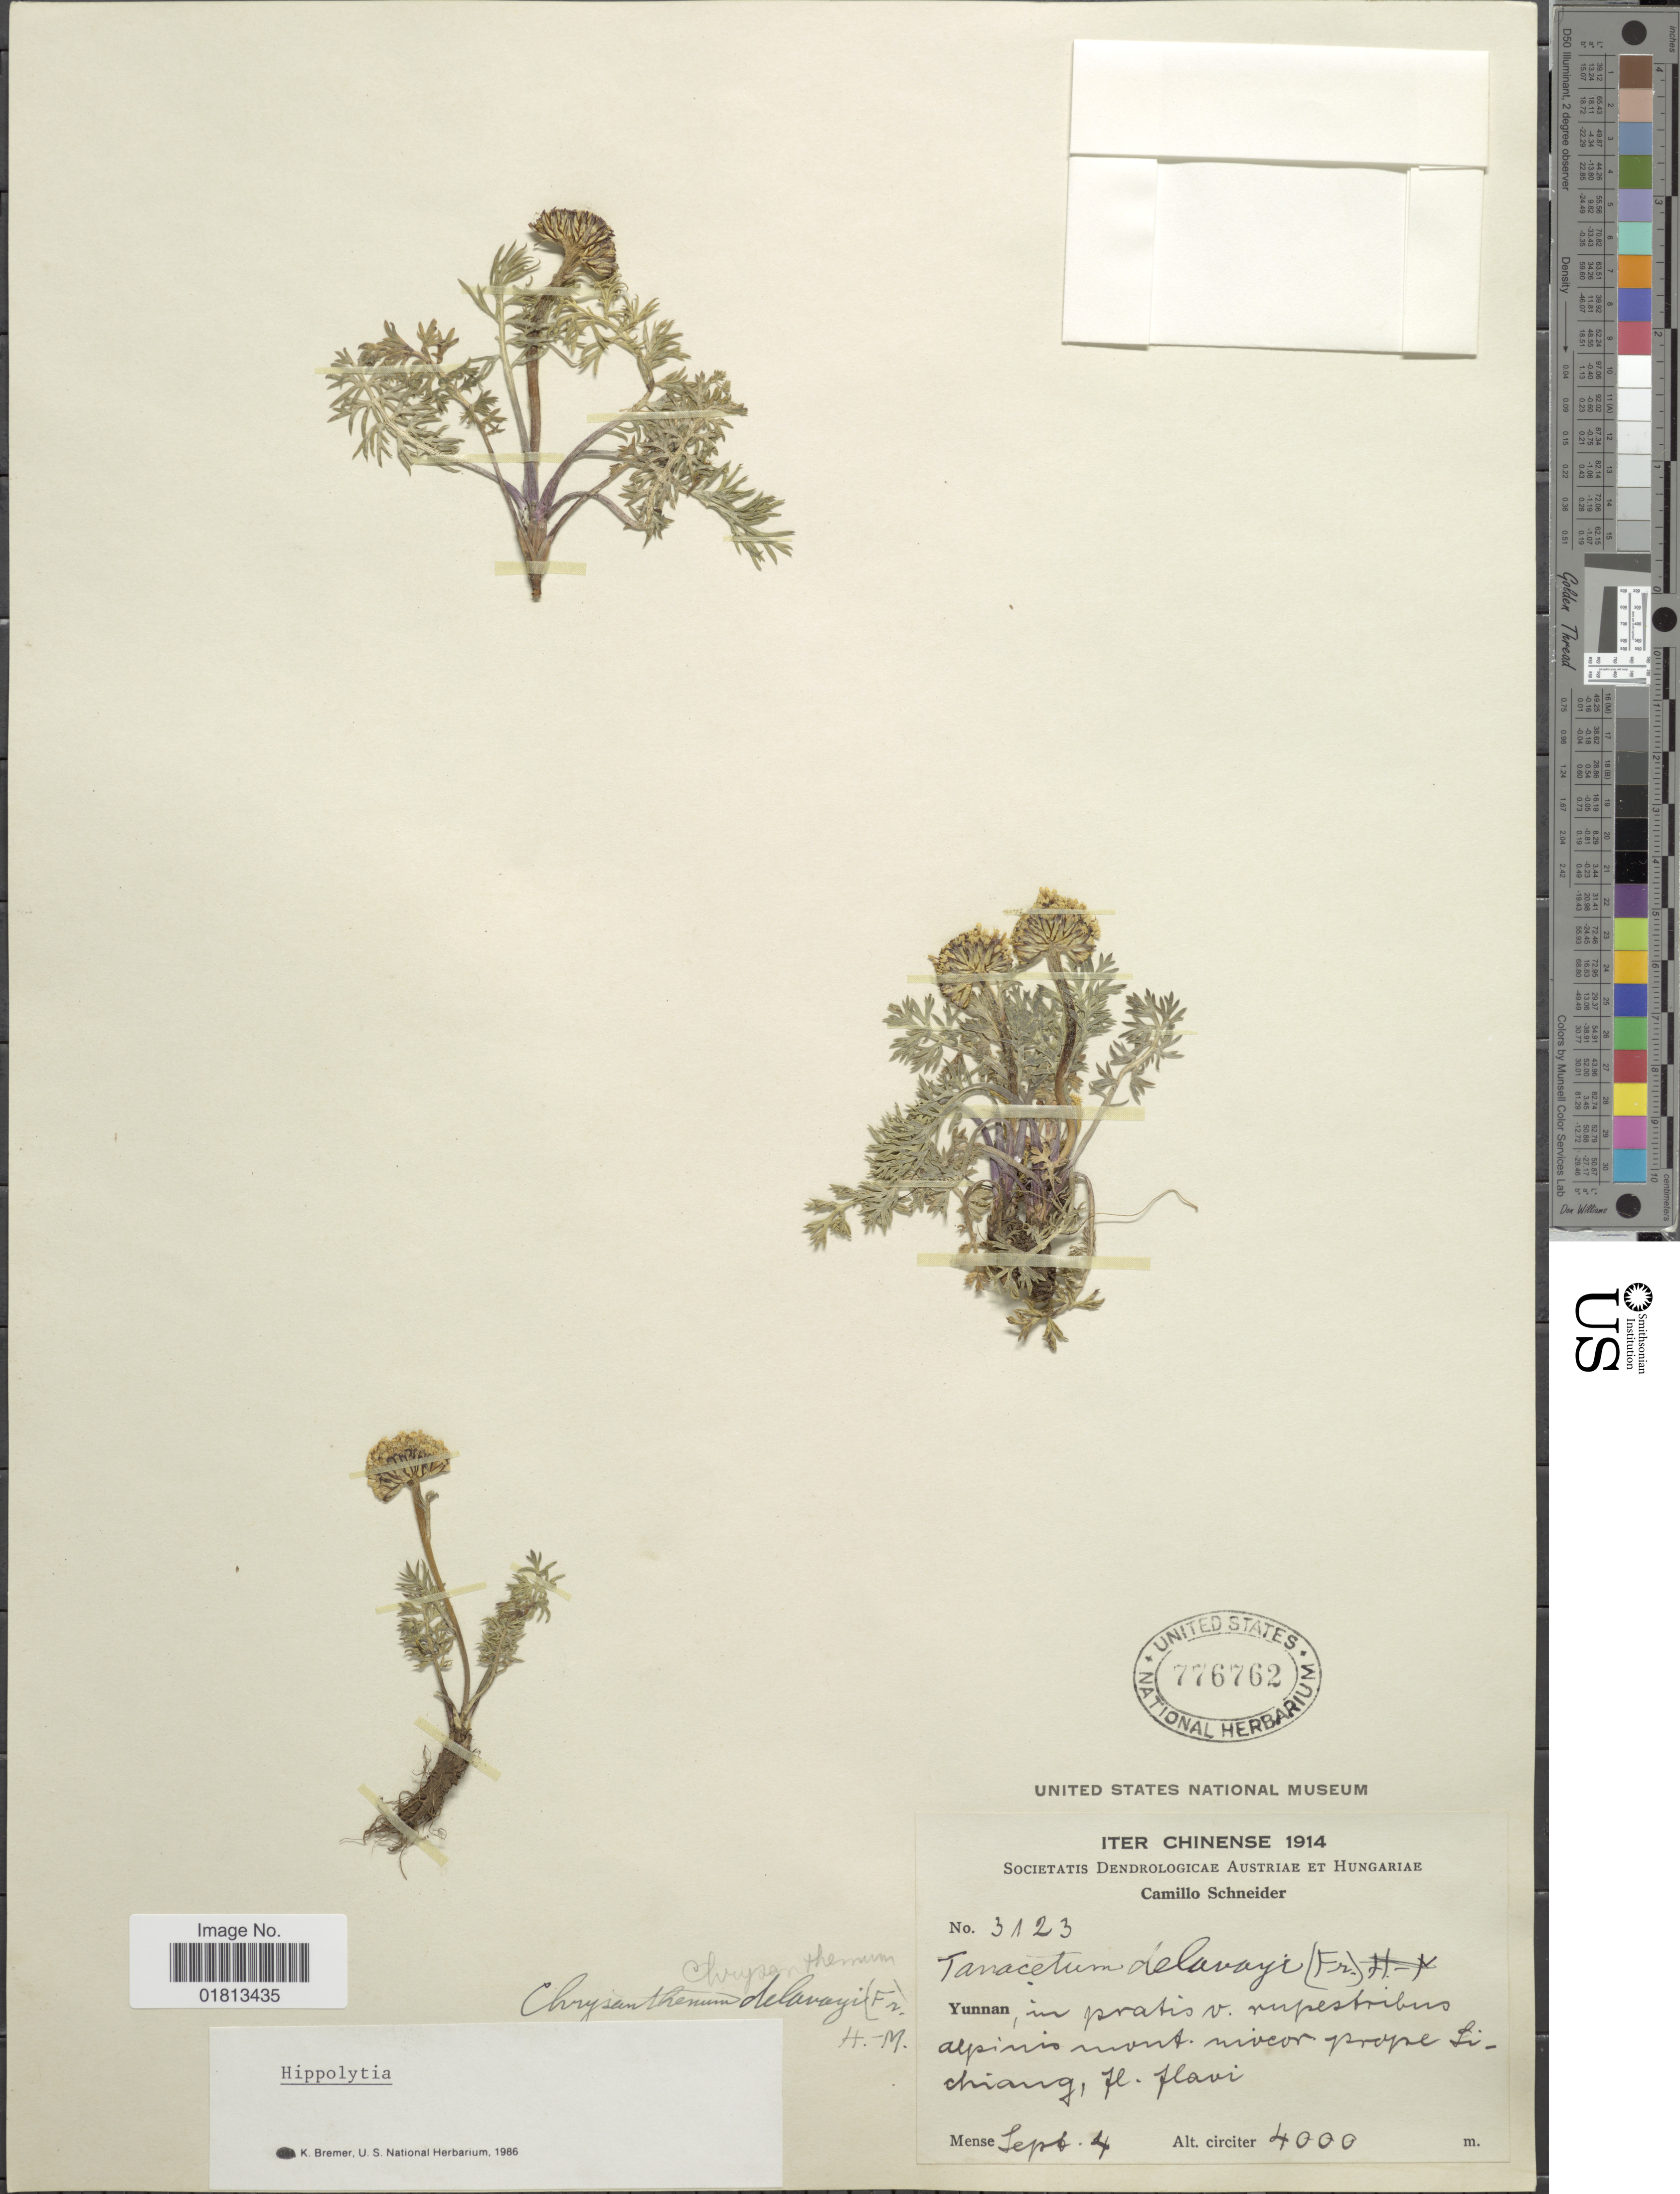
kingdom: Plantae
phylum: Tracheophyta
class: Magnoliopsida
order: Asterales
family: Asteraceae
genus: Hippolytia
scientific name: Hippolytia delavayi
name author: Franch.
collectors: C. K. Schneider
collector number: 3123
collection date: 1914-09-04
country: China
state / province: Yunnan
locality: Iter Chinense, Yunnan, in pratis v. rupestribus alpinis mont., nivcor prope Lichiang, fl. flavi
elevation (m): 4000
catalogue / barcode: US 776762